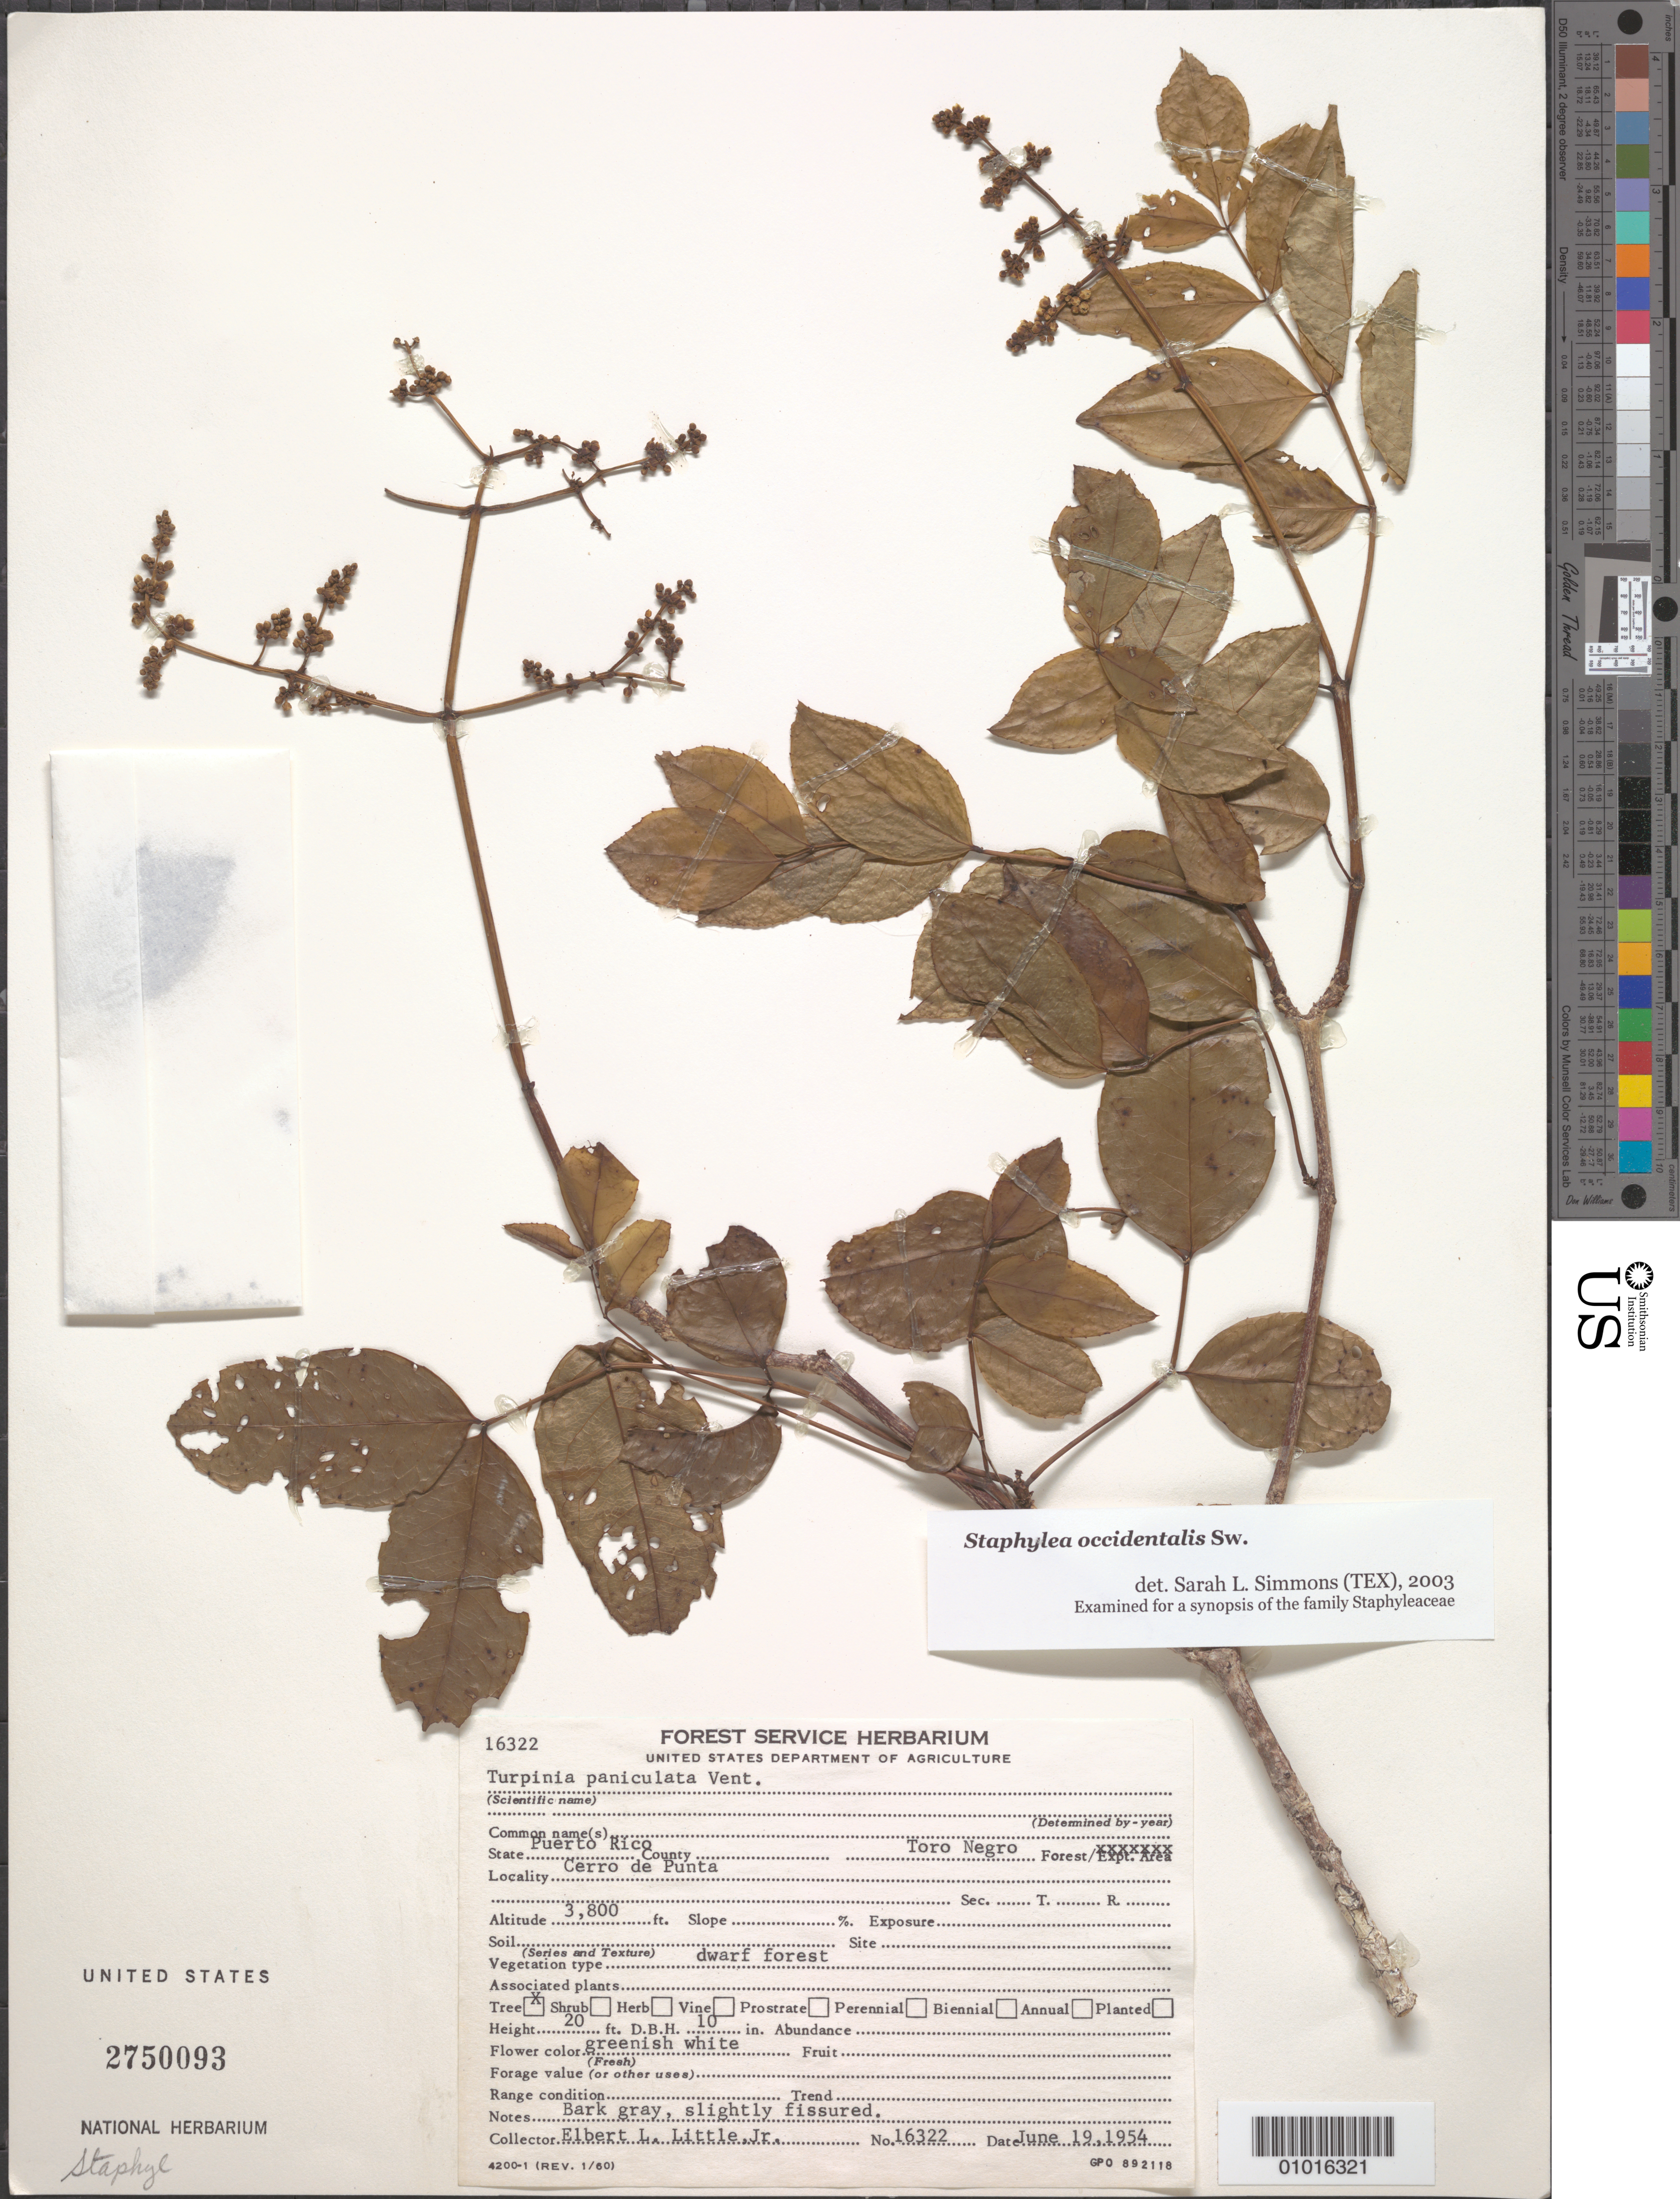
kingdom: Plantae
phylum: Tracheophyta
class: Magnoliopsida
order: Crossosomatales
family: Staphyleaceae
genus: Staphylea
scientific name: Staphylea occidentalis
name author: Sw.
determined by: Simmons, S. L.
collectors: E. L. Little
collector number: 16322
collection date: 1954-07-19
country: Puerto Rico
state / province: Ponce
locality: Toro Negro, Cerro de Punta.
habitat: Dwarf forest.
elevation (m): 1158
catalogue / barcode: US 2750093